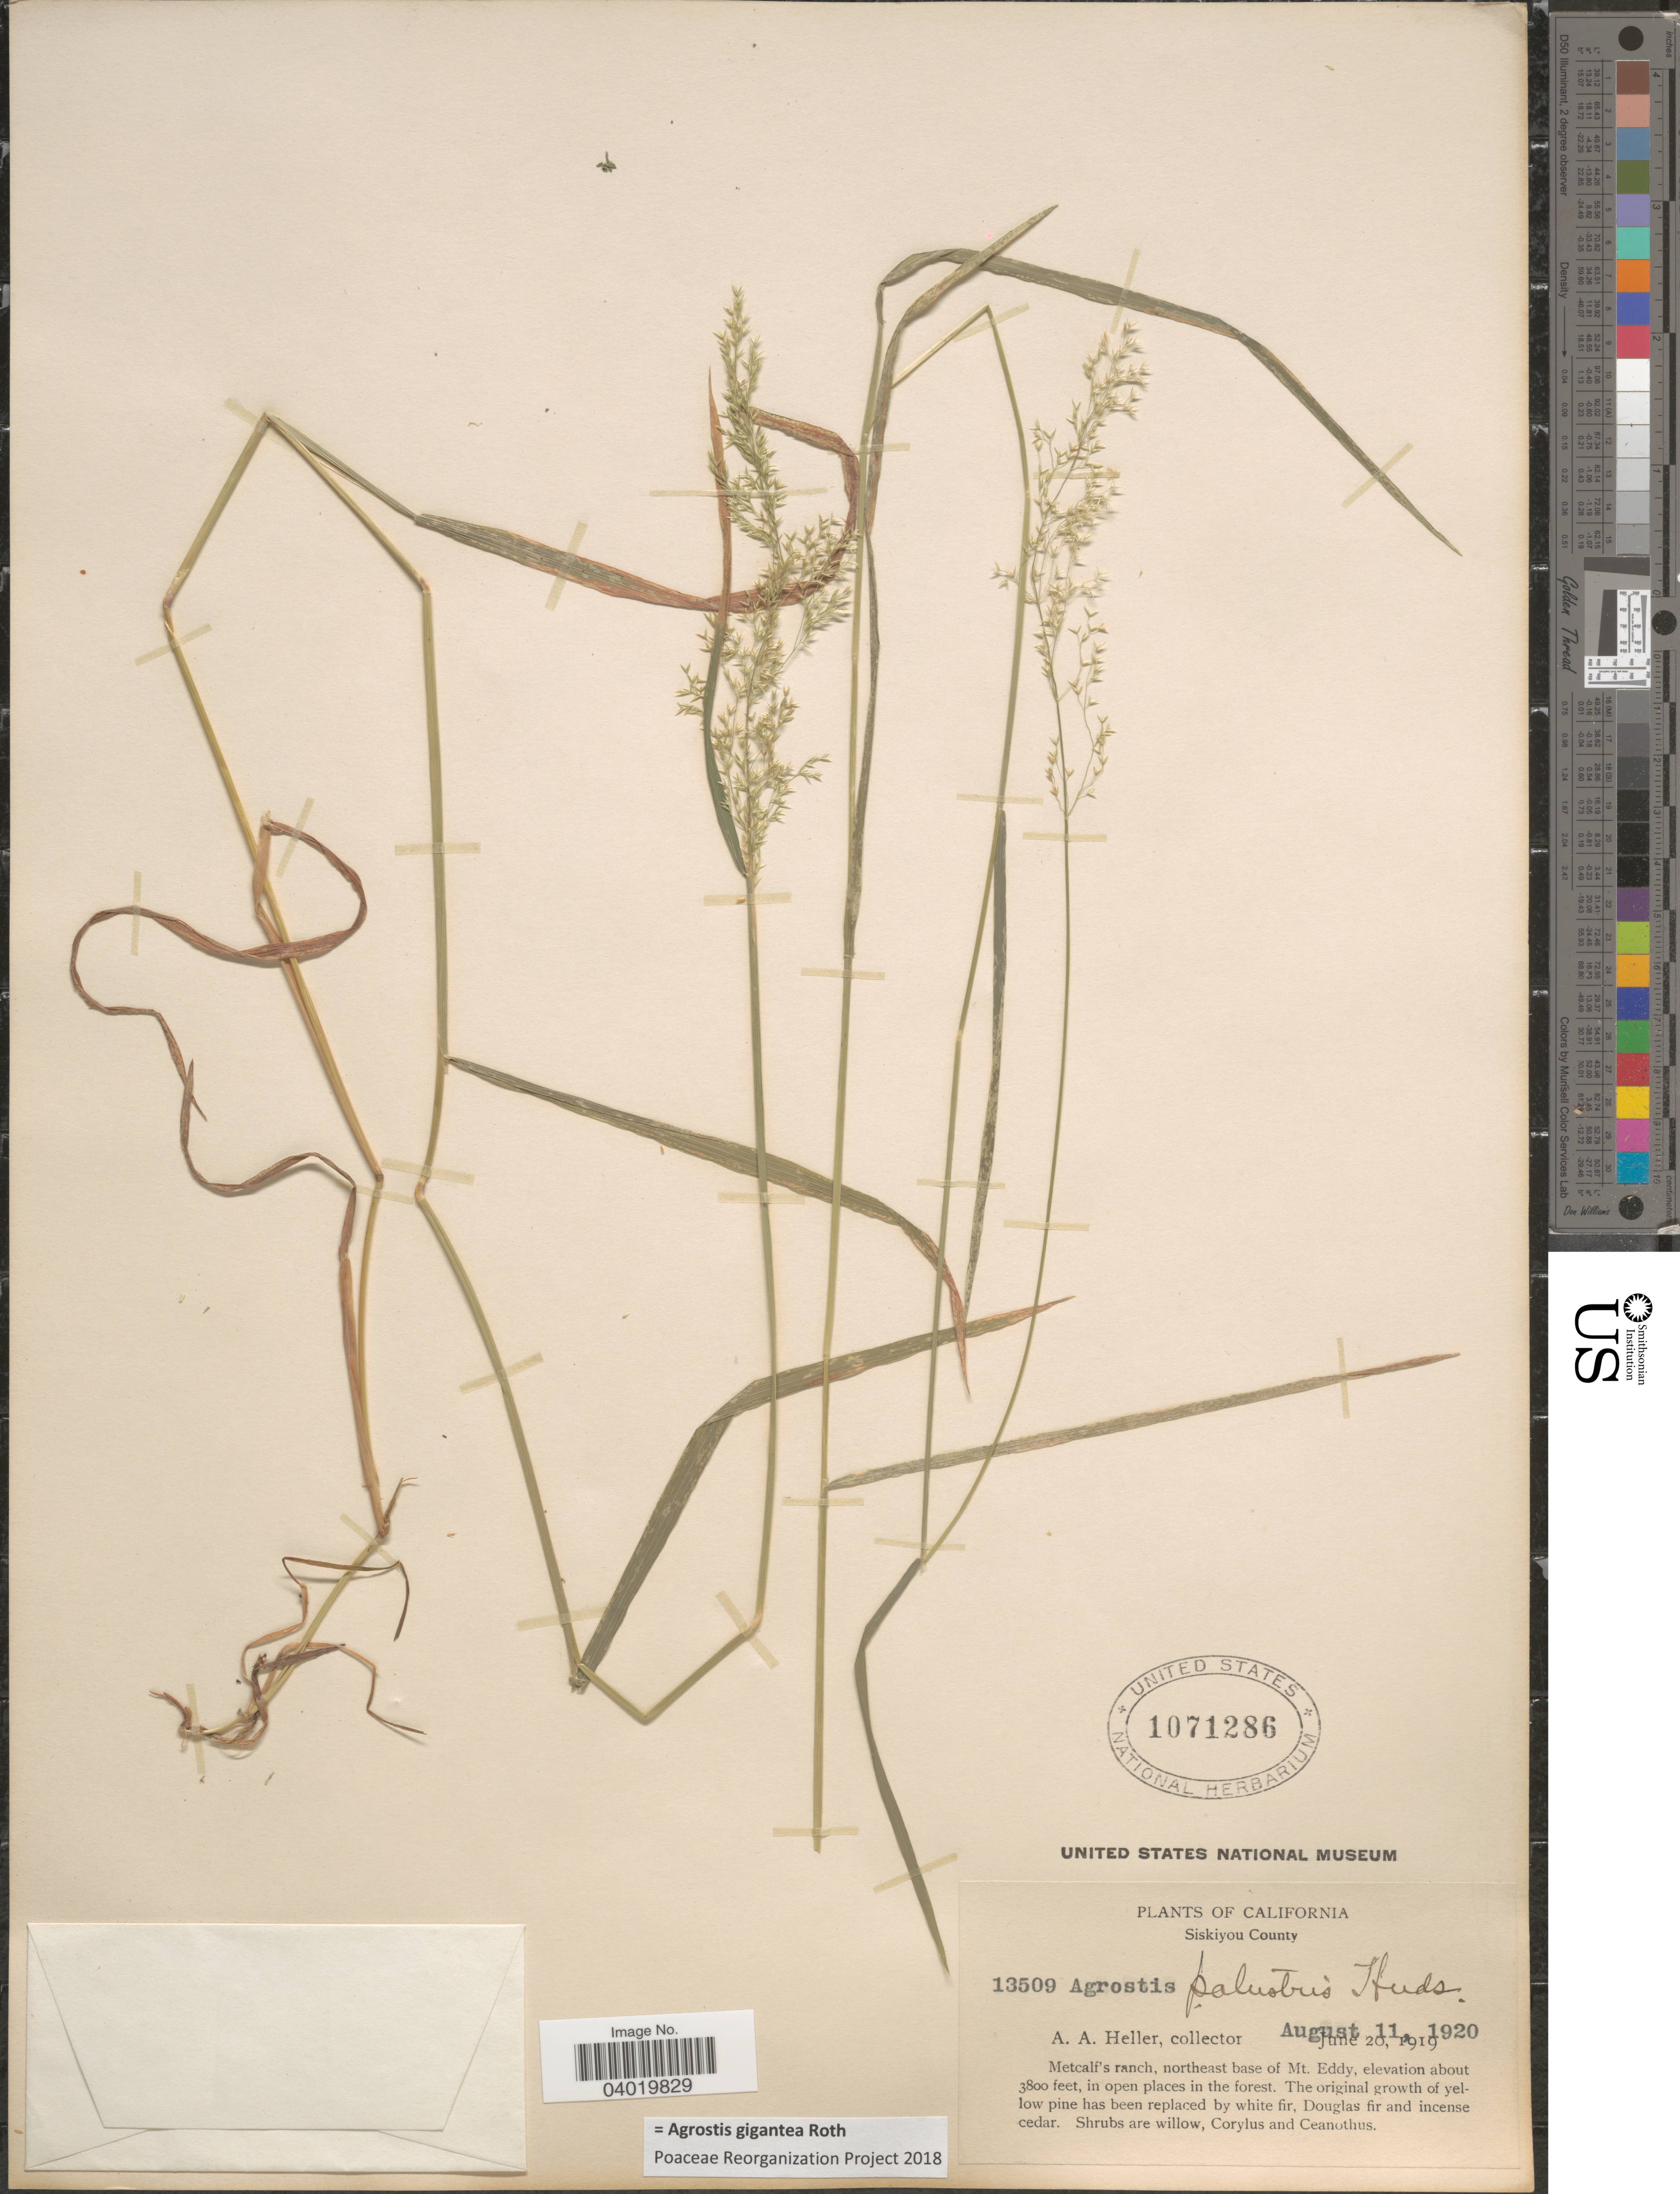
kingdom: Plantae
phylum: Tracheophyta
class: Liliopsida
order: Poales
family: Poaceae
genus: Agrostis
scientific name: Agrostis gigantea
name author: Roth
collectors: A. A. Heller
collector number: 13509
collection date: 1920-08-11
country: United States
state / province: California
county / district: Siskiyou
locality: Siskiyou County. Metcalf's ranch, northeast base of Mt. Eddy, in open places in the forest.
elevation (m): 1158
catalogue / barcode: US 1071286